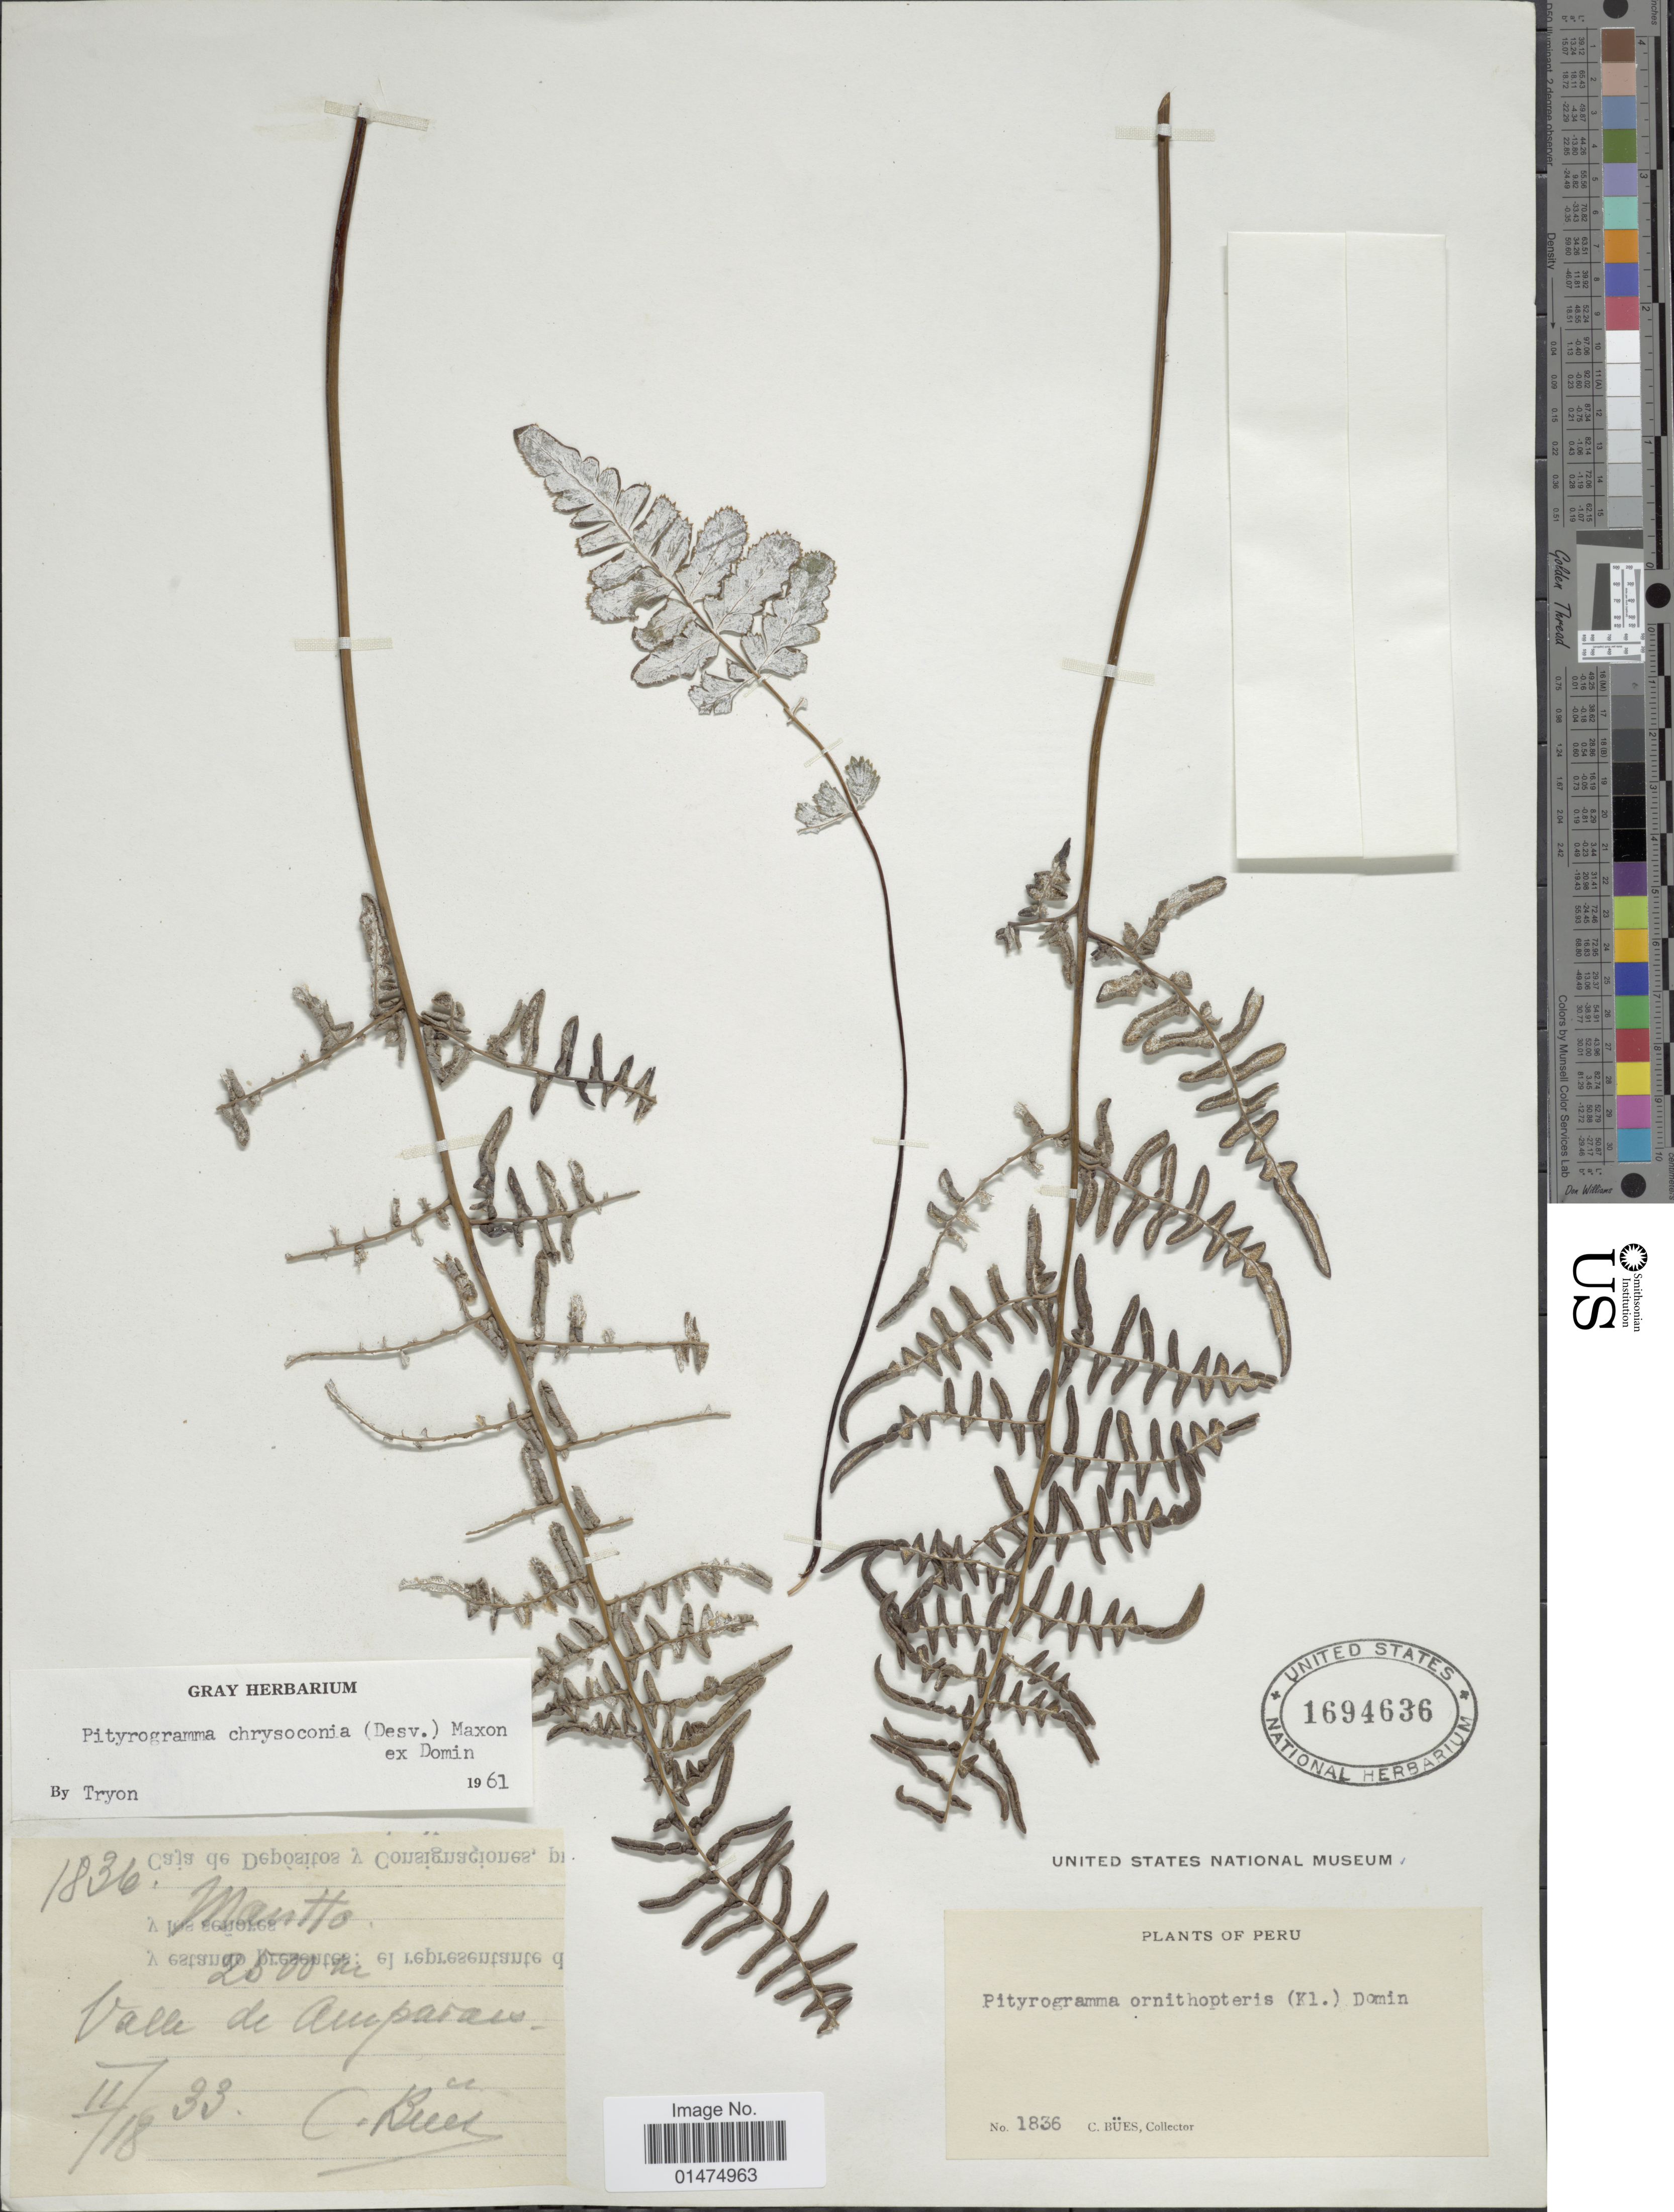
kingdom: Plantae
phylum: Tracheophyta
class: Polypodiopsida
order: Polypodiales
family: Pteridaceae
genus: Pityrogramma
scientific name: Pityrogramma chrysoconia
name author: (Desv.) Maxon ex Domin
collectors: C. Bues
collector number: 1836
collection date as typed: Transcribed d/m/y: 18/2/33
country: Peru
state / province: Cusco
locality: Manto, Valle de Amparaes.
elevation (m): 2500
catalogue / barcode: US 1694636